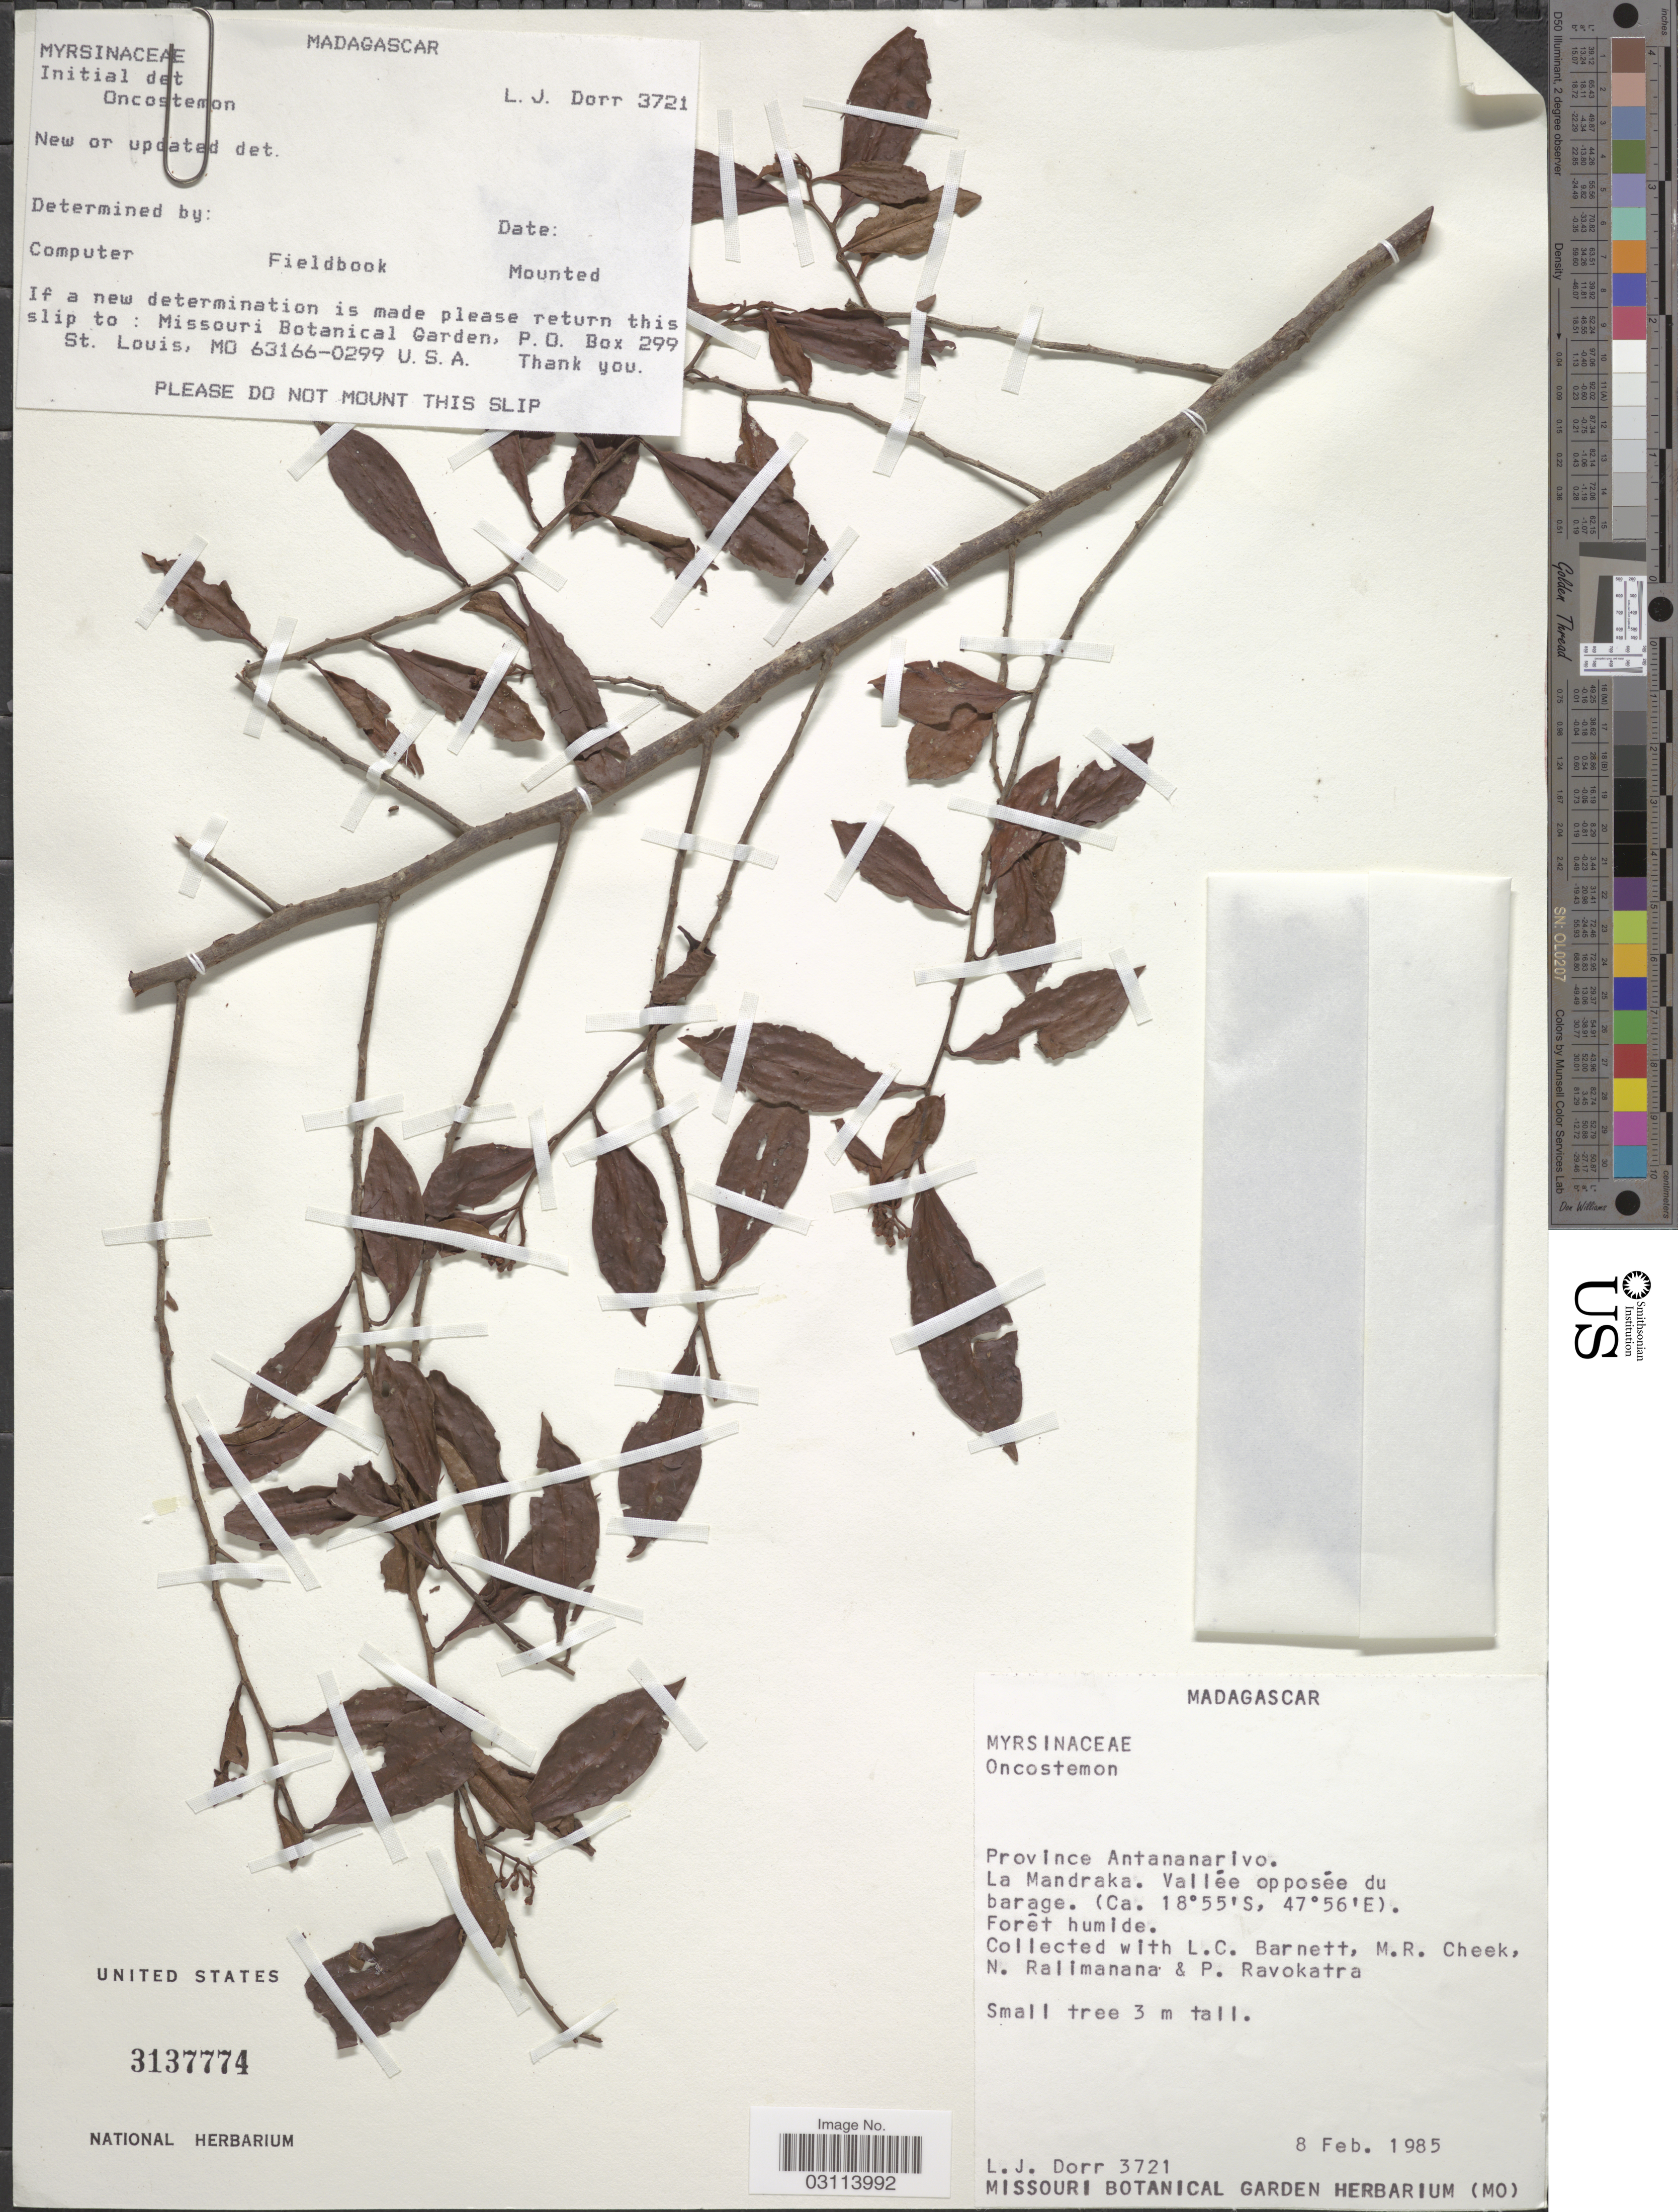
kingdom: Plantae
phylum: Tracheophyta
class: Magnoliopsida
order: Ericales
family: Primulaceae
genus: Oncostemon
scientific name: Oncostemon sp.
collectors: L. J. Dorr, L. C. Barnett, M. Cheek, N. Ralimanana & P. Ravokatra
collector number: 3721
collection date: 1985-02-08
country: Madagascar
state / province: Analamanga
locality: La Mandraka. Vallée opposée du barage.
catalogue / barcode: US 3137774